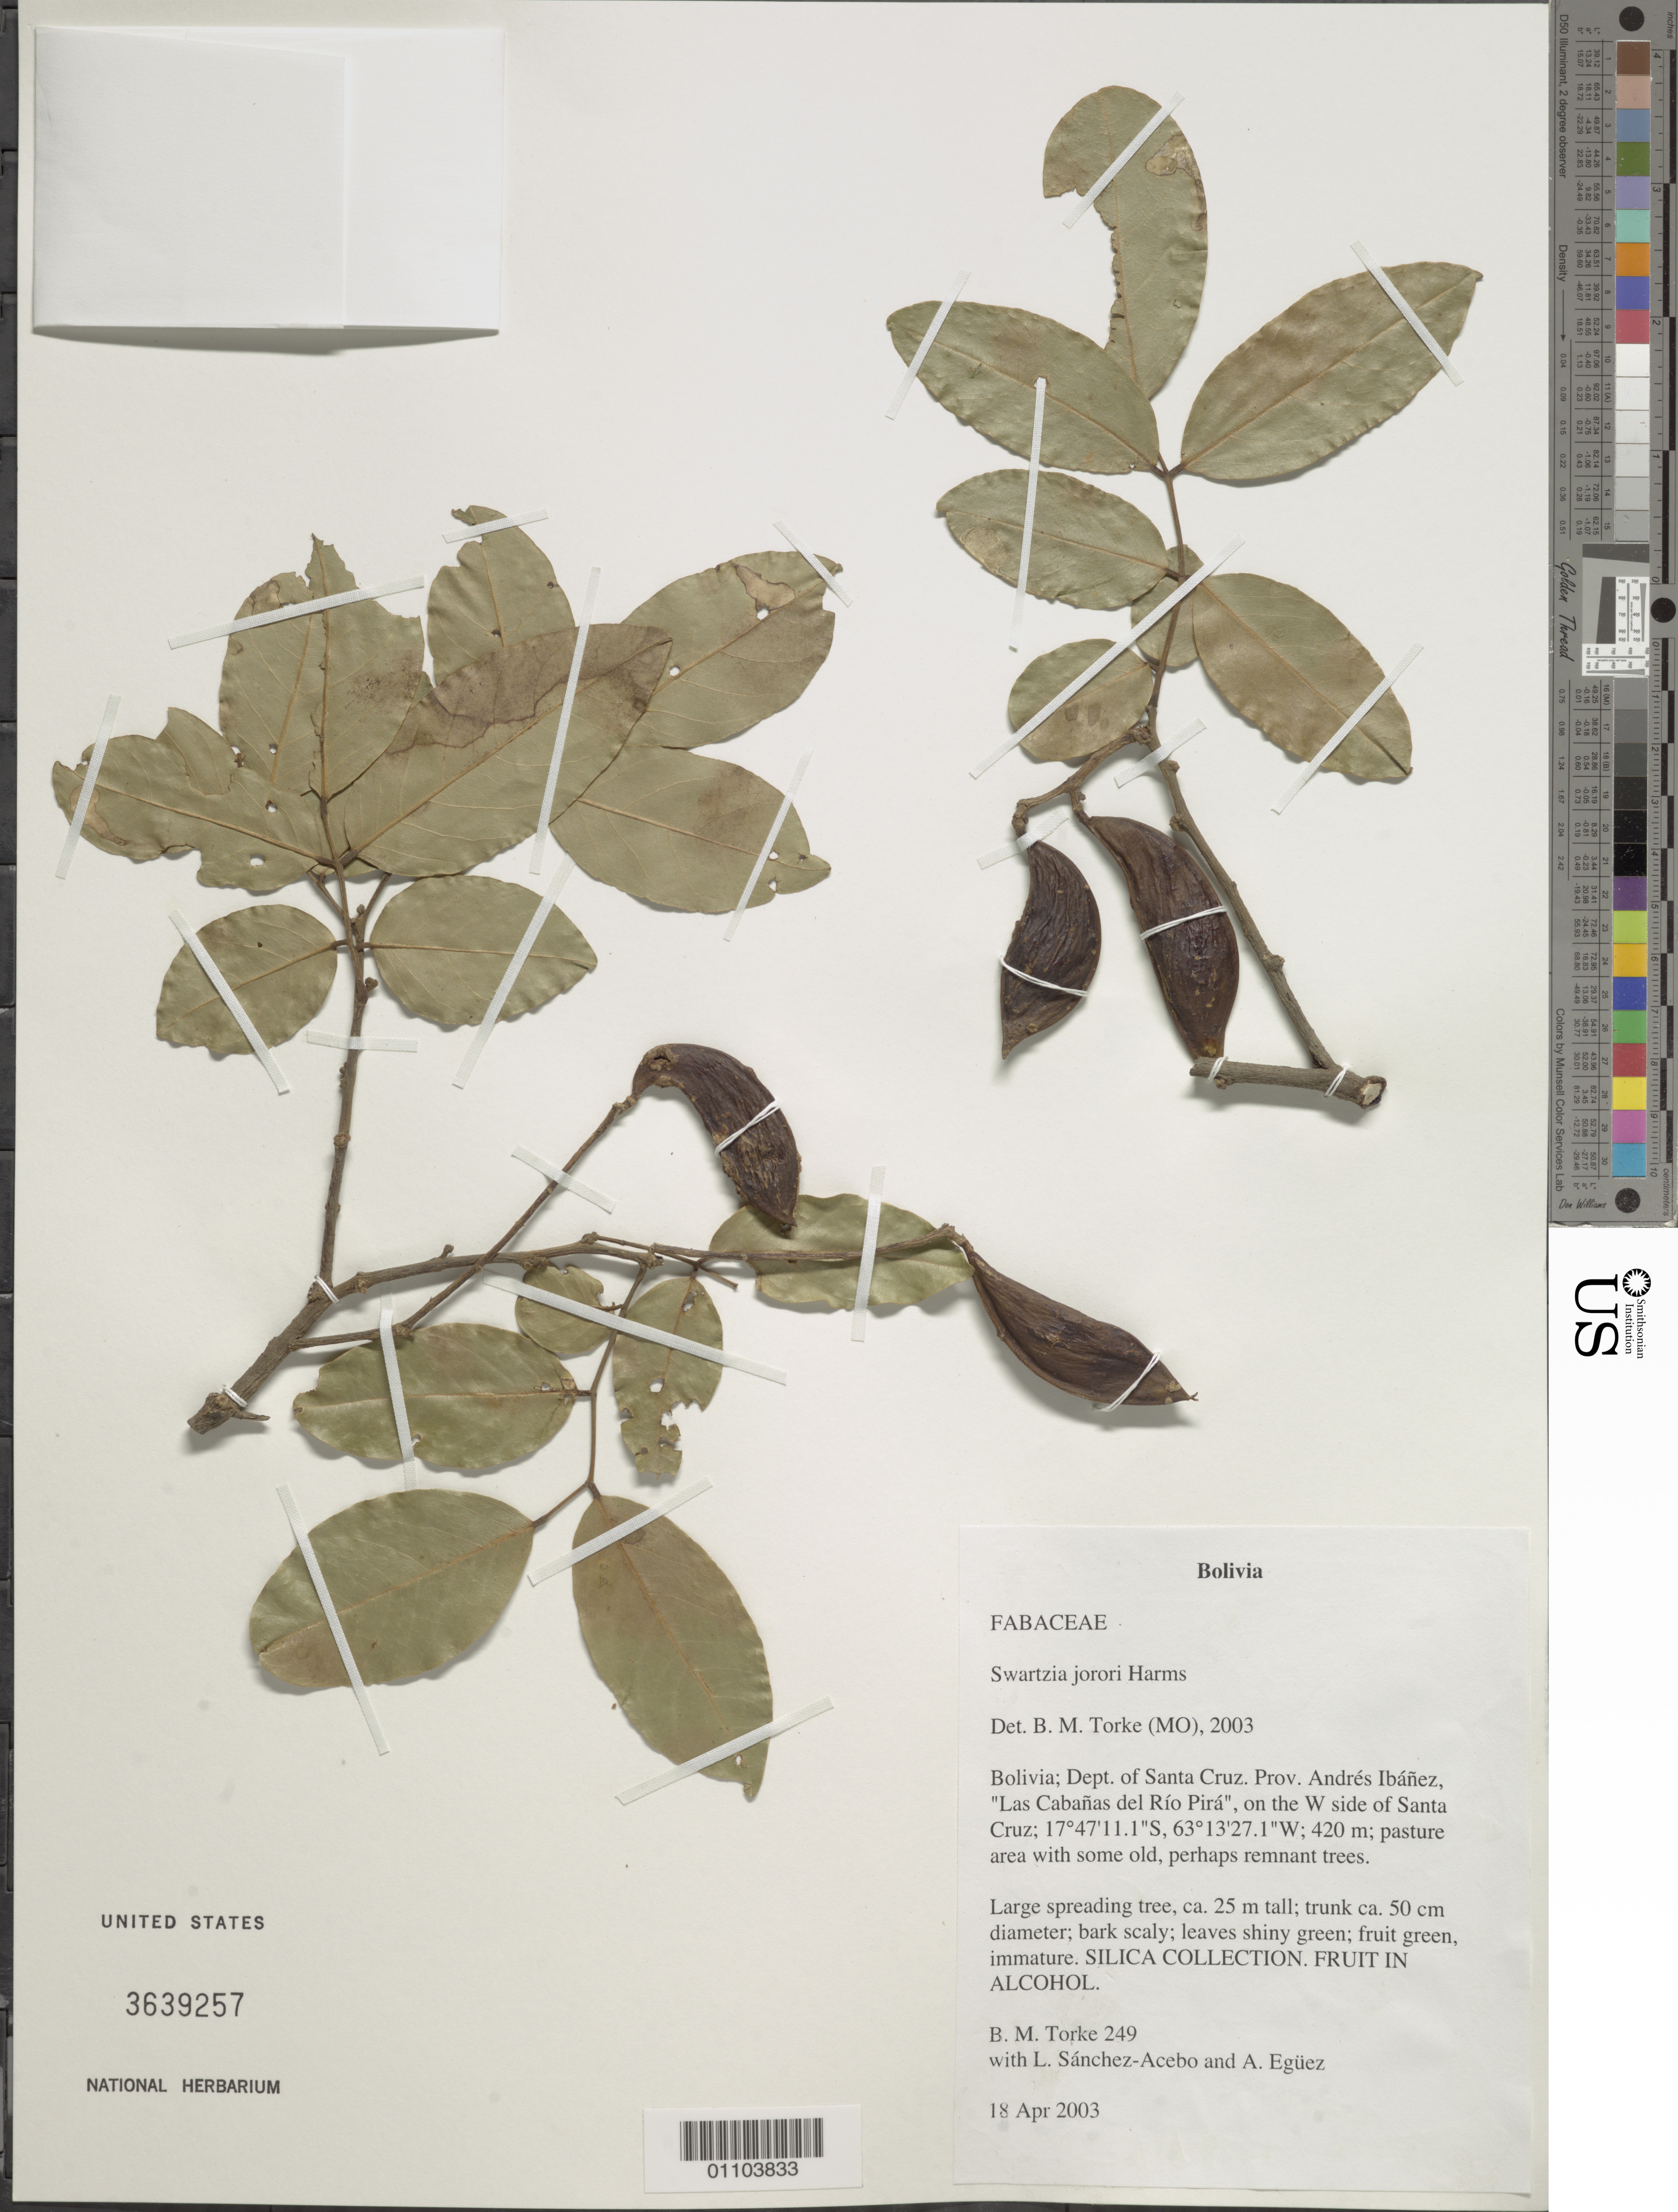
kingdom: Plantae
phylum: Tracheophyta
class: Magnoliopsida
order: Fabales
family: Fabaceae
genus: Swartzia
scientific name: Swartzia jorori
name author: Harms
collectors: B. M. Torke, L. Sanchez-Acebo & A. Eguez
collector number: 249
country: Bolivia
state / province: Santa Cruz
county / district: Andrés Ibáñez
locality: Las Cabanas del Rio Pira, on the W side of Santa Cruz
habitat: Pasture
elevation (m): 420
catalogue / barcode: US 3639257